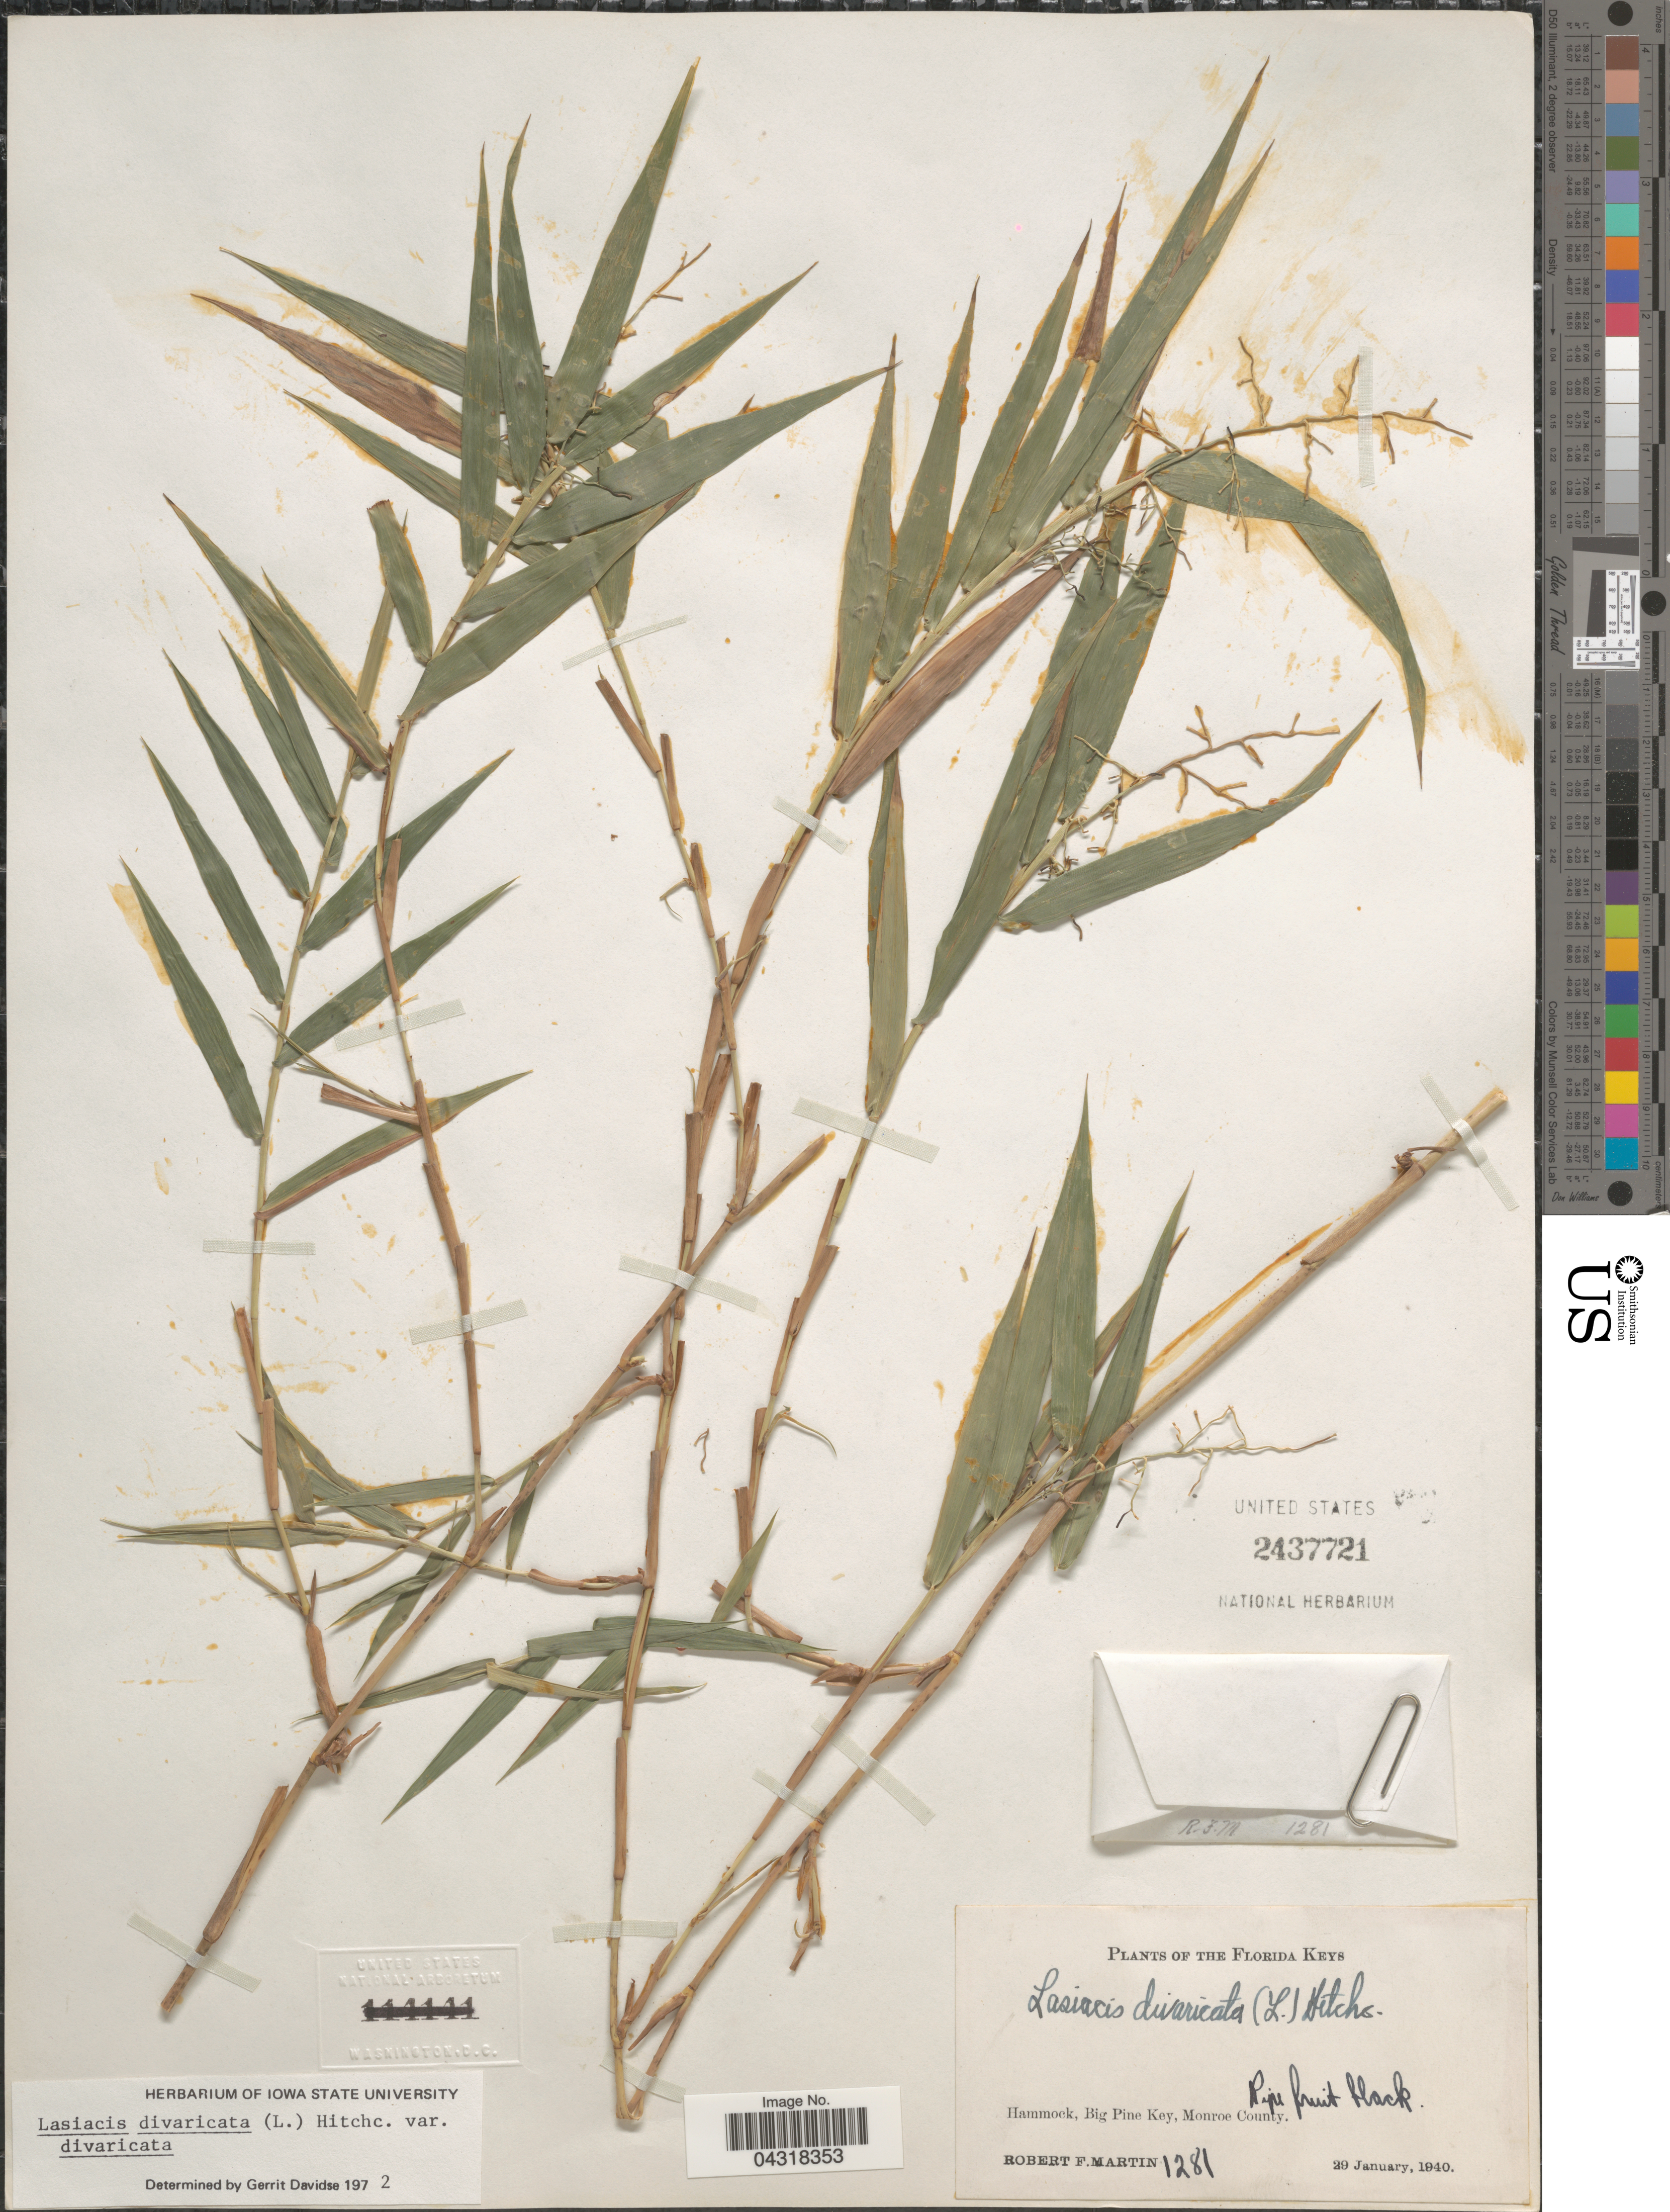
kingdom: Plantae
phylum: Tracheophyta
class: Liliopsida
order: Poales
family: Poaceae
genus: Lasiacis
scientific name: Lasiacis divaricata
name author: (L.) Hitchc.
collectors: R. F. Martin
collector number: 1281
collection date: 1940-01-29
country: United States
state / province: Florida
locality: The Florida Keys. Hammock, Big Pine Key, Monroe County.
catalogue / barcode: US 2437721